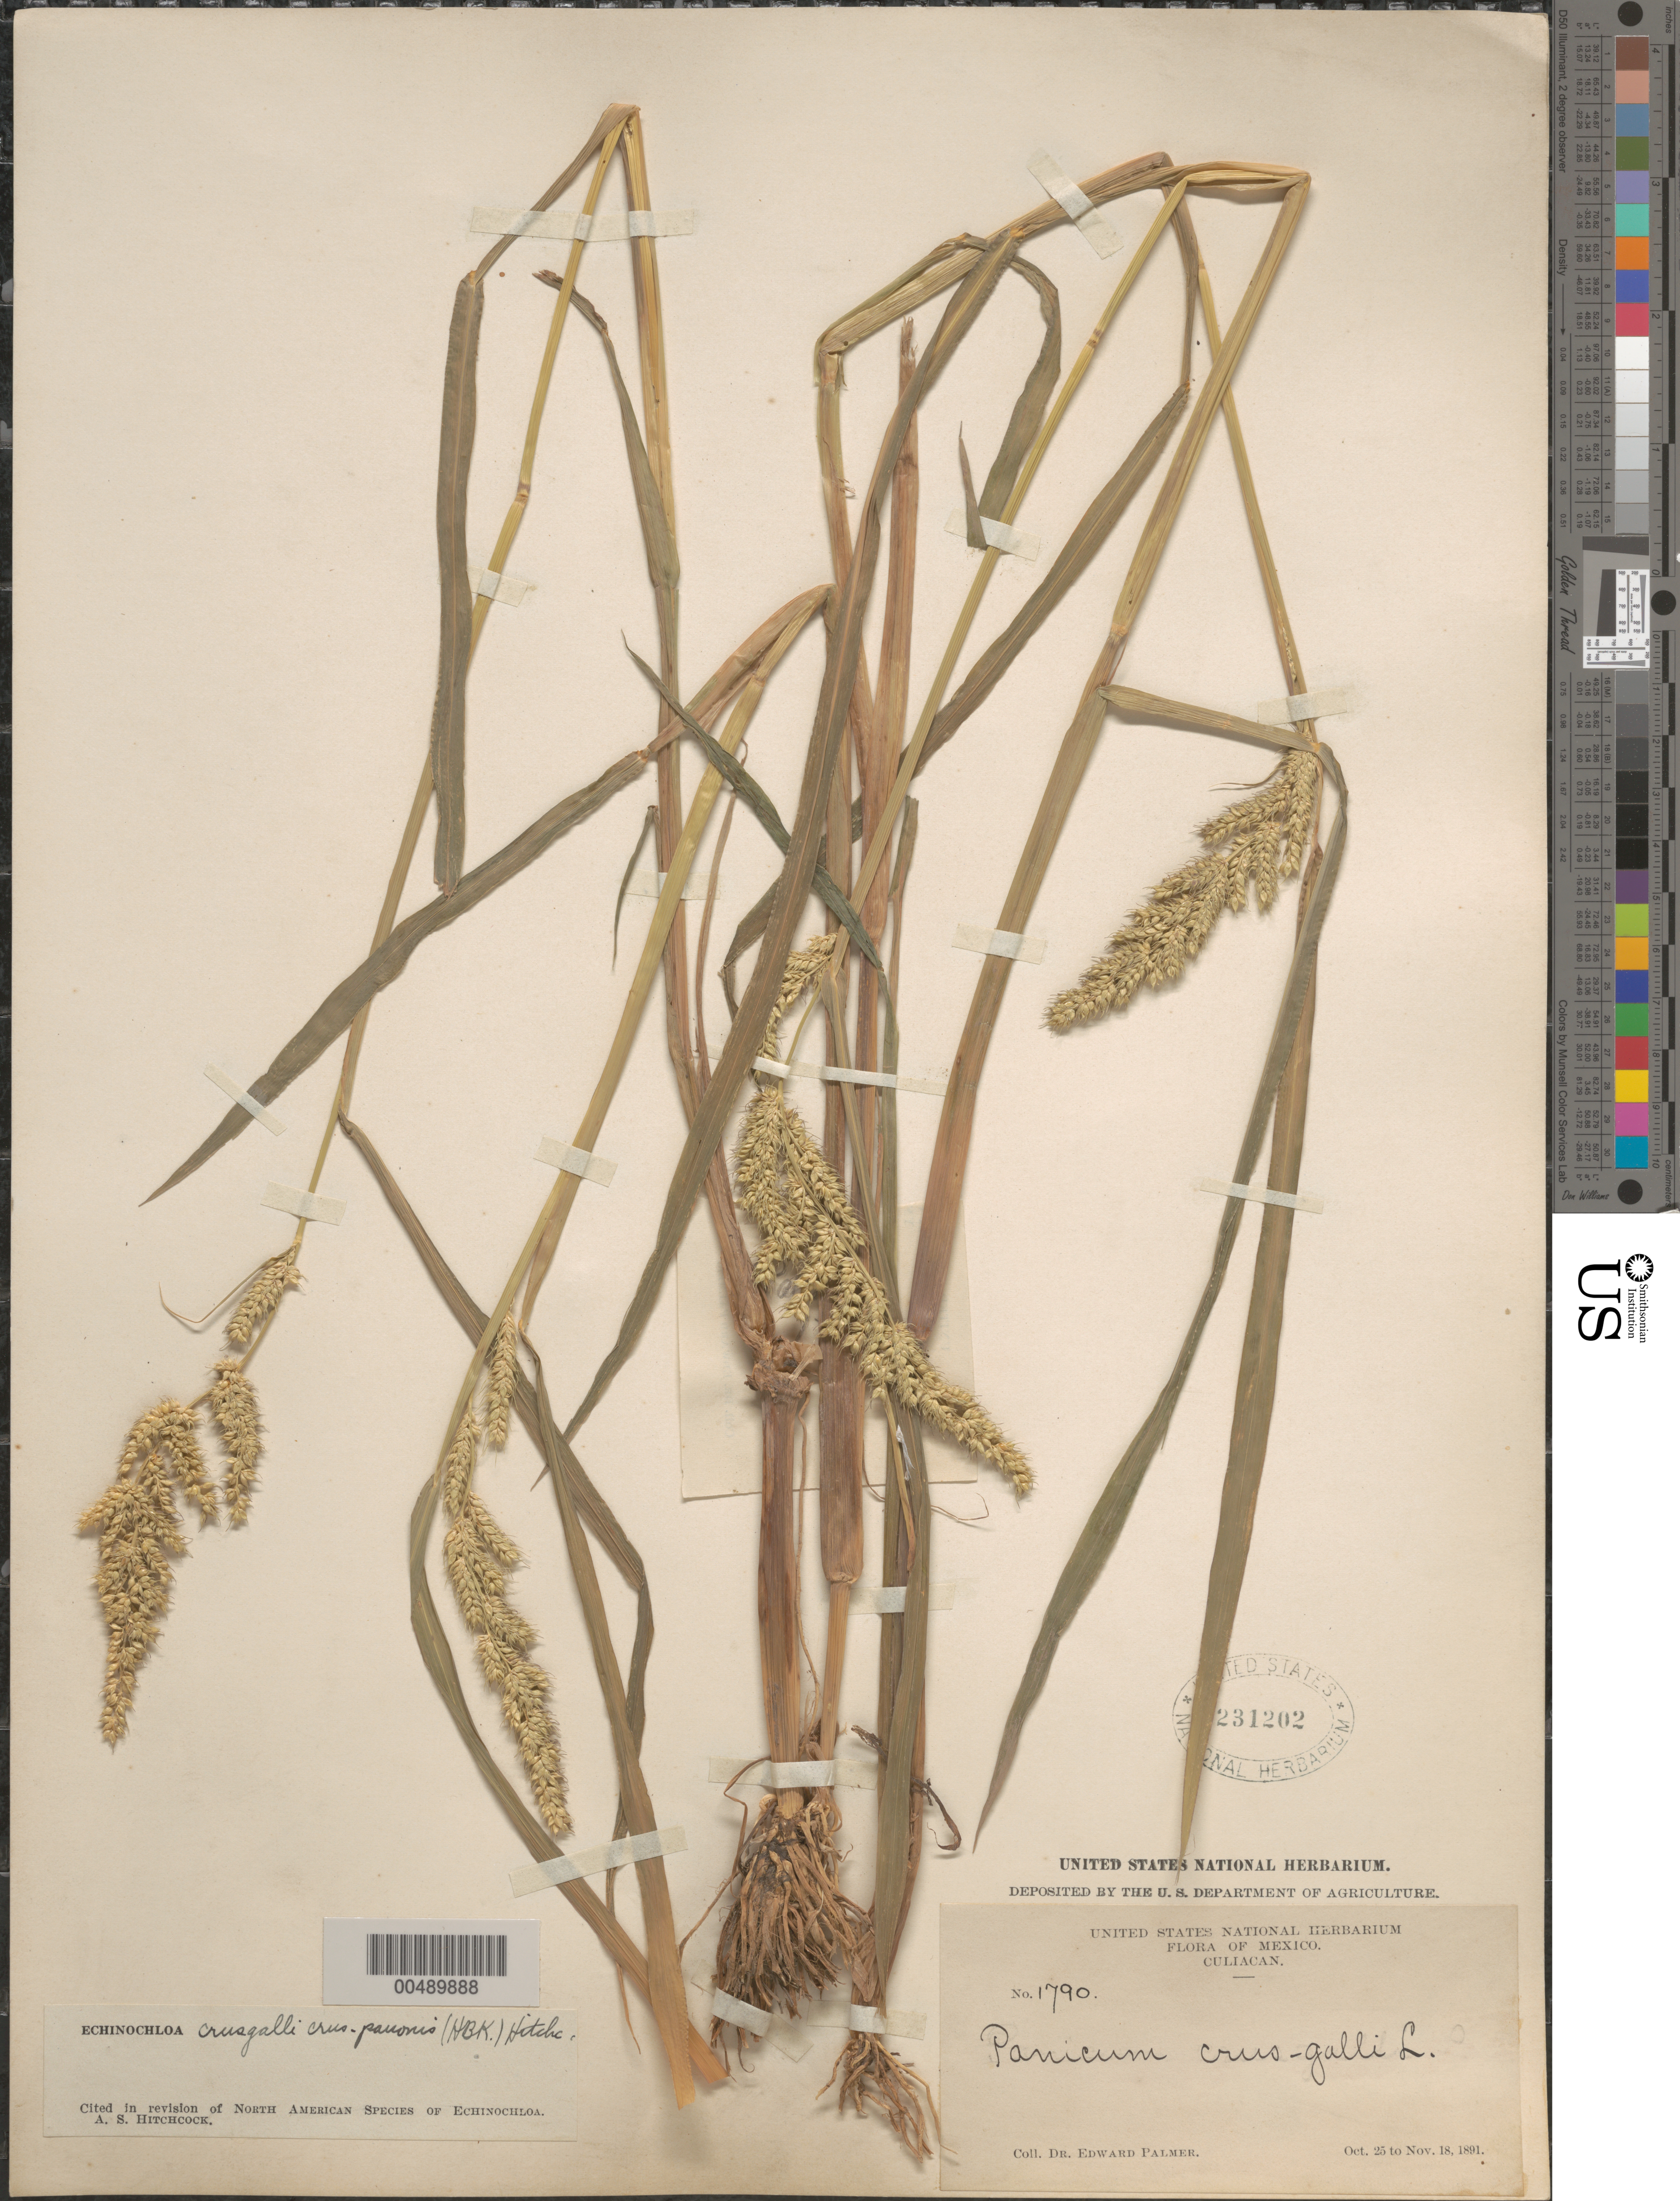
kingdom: Plantae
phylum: Tracheophyta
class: Liliopsida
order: Poales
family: Poaceae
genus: Echinochloa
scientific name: Echinochloa crus-pavonis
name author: (Kunth) Schult.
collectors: E. Palmer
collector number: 1790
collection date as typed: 25 Oct 1891 to 18 Nov 1891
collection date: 1891-10-25/1891-11-18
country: Mexico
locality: Culiacan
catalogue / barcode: US 231202